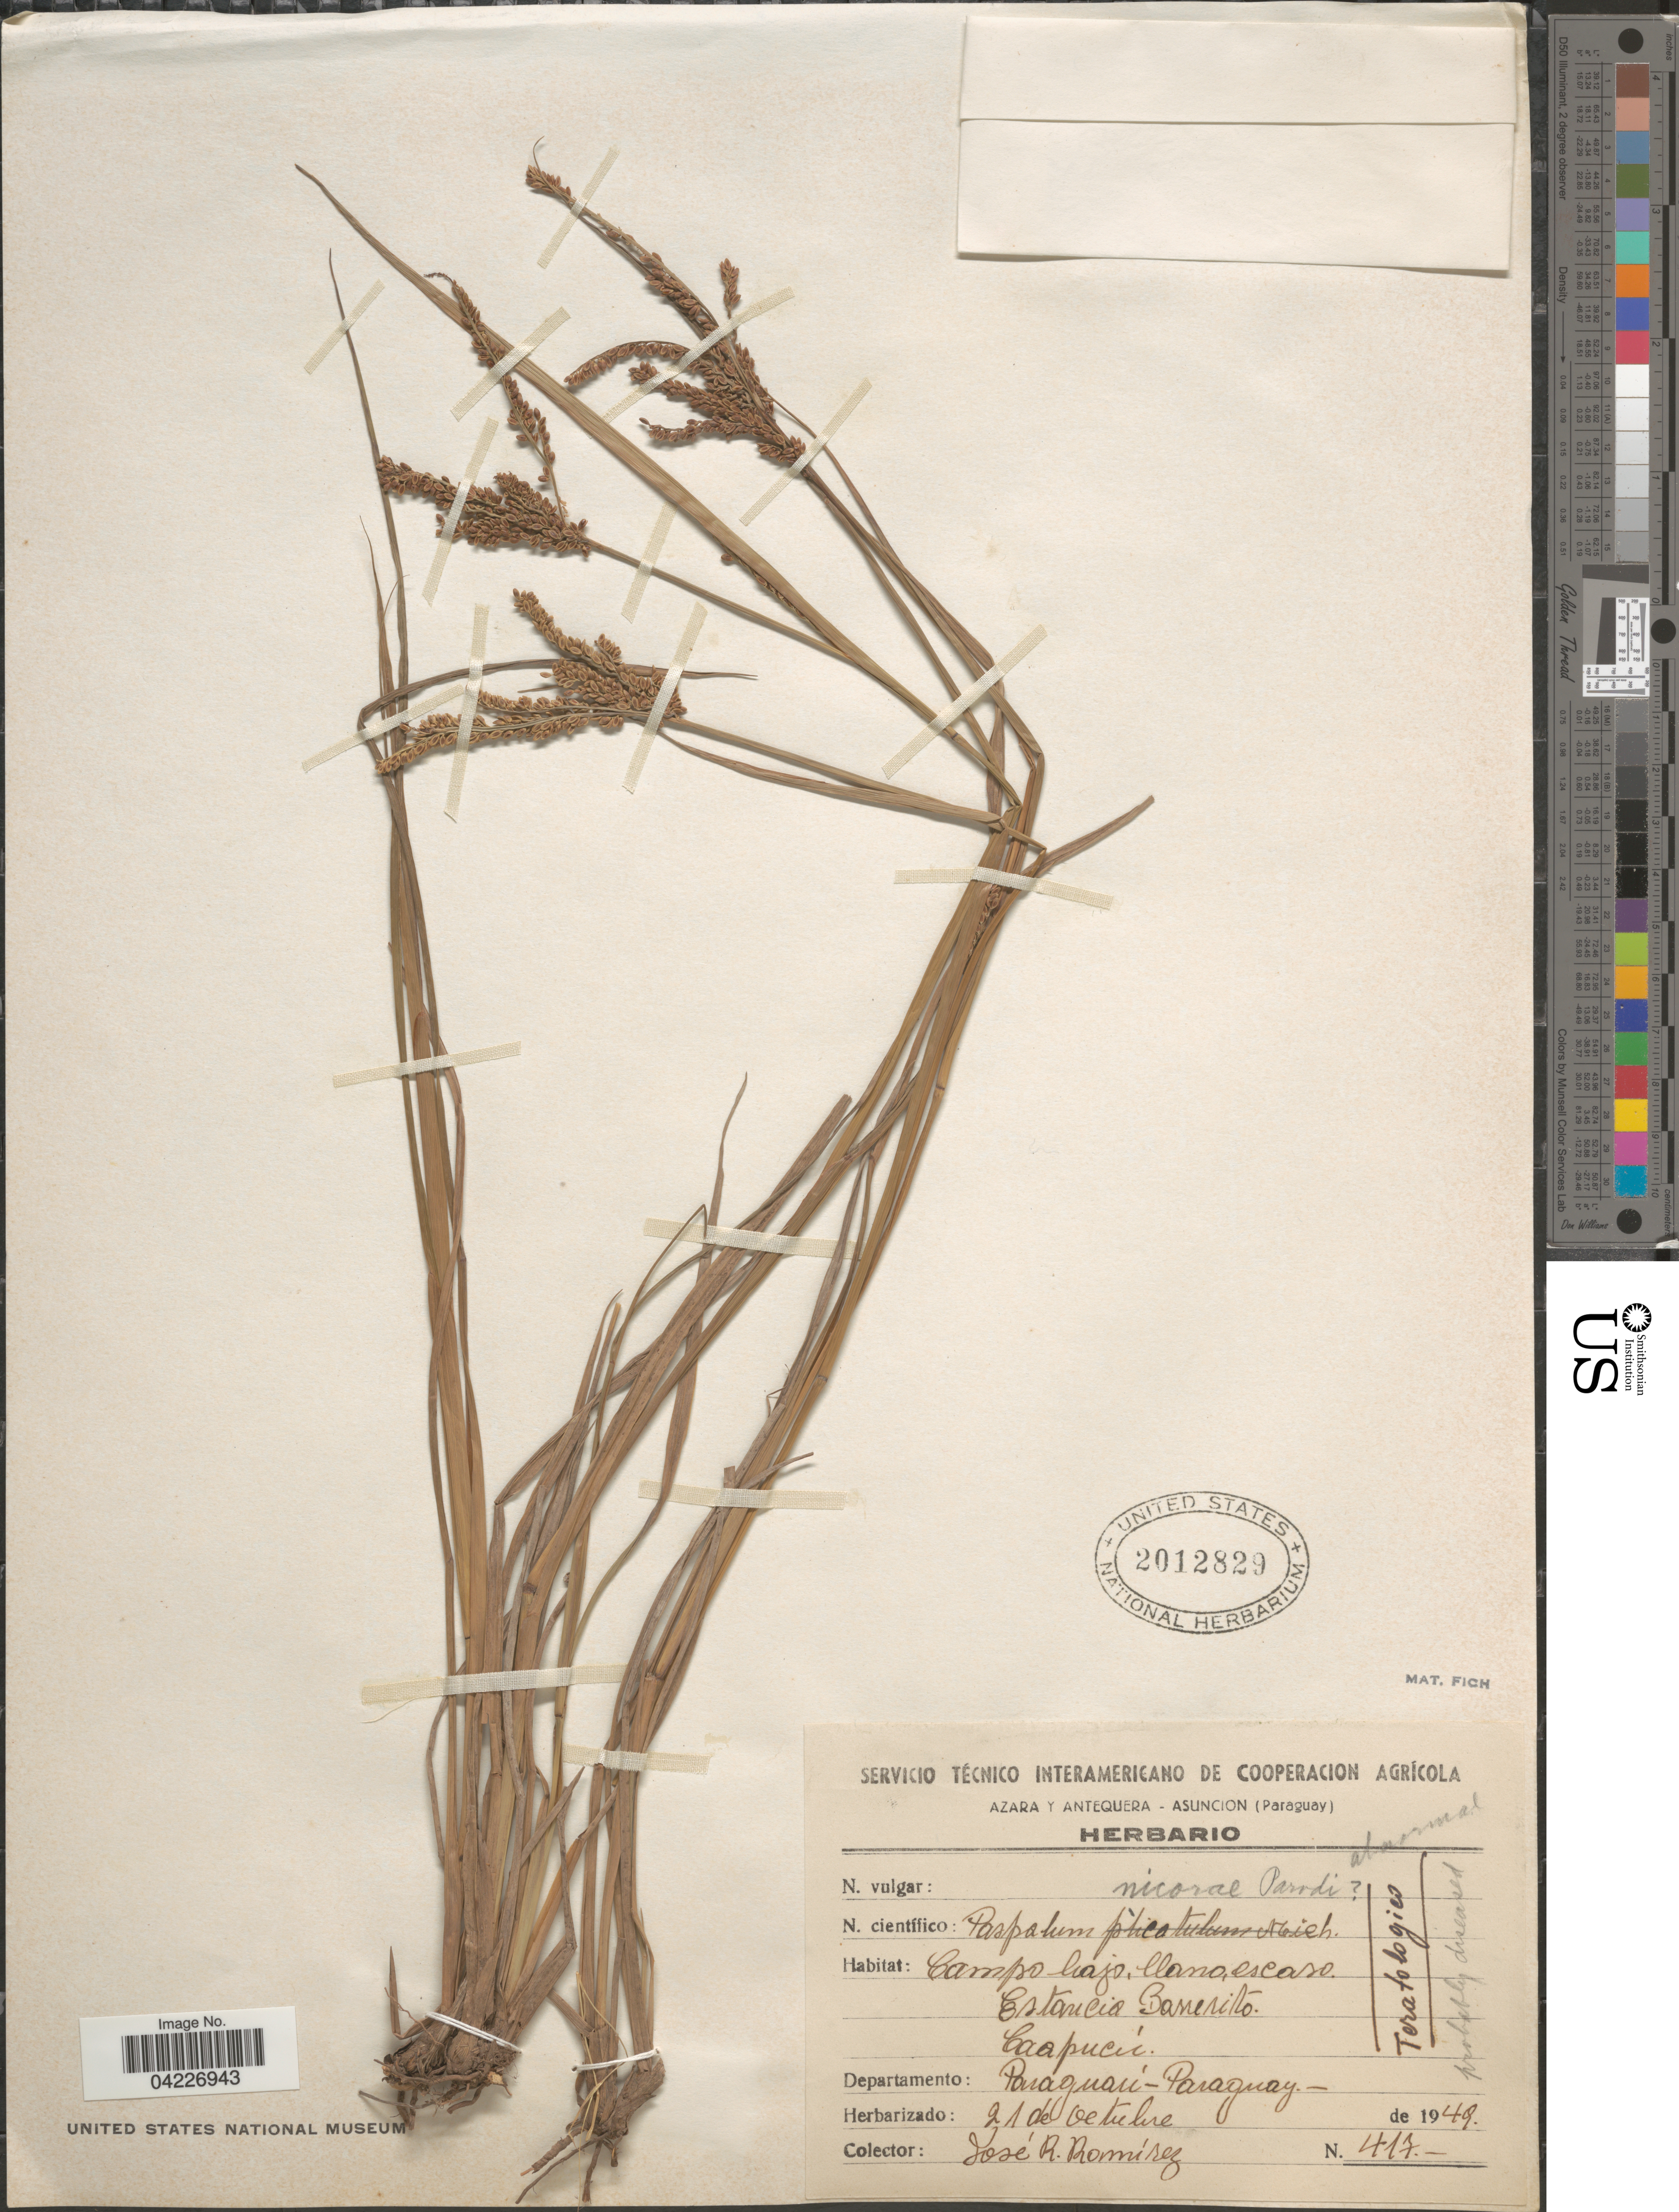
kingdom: Plantae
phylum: Tracheophyta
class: Liliopsida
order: Poales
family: Poaceae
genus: Paspalum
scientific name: Paspalum sp.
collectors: J. Ramírez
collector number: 417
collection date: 1949-10-21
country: Paraguay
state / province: Paraguari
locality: Estancia Barrerito. Caapucú. Departamento: Paraguarí - Paraguay.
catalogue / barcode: US 2012829